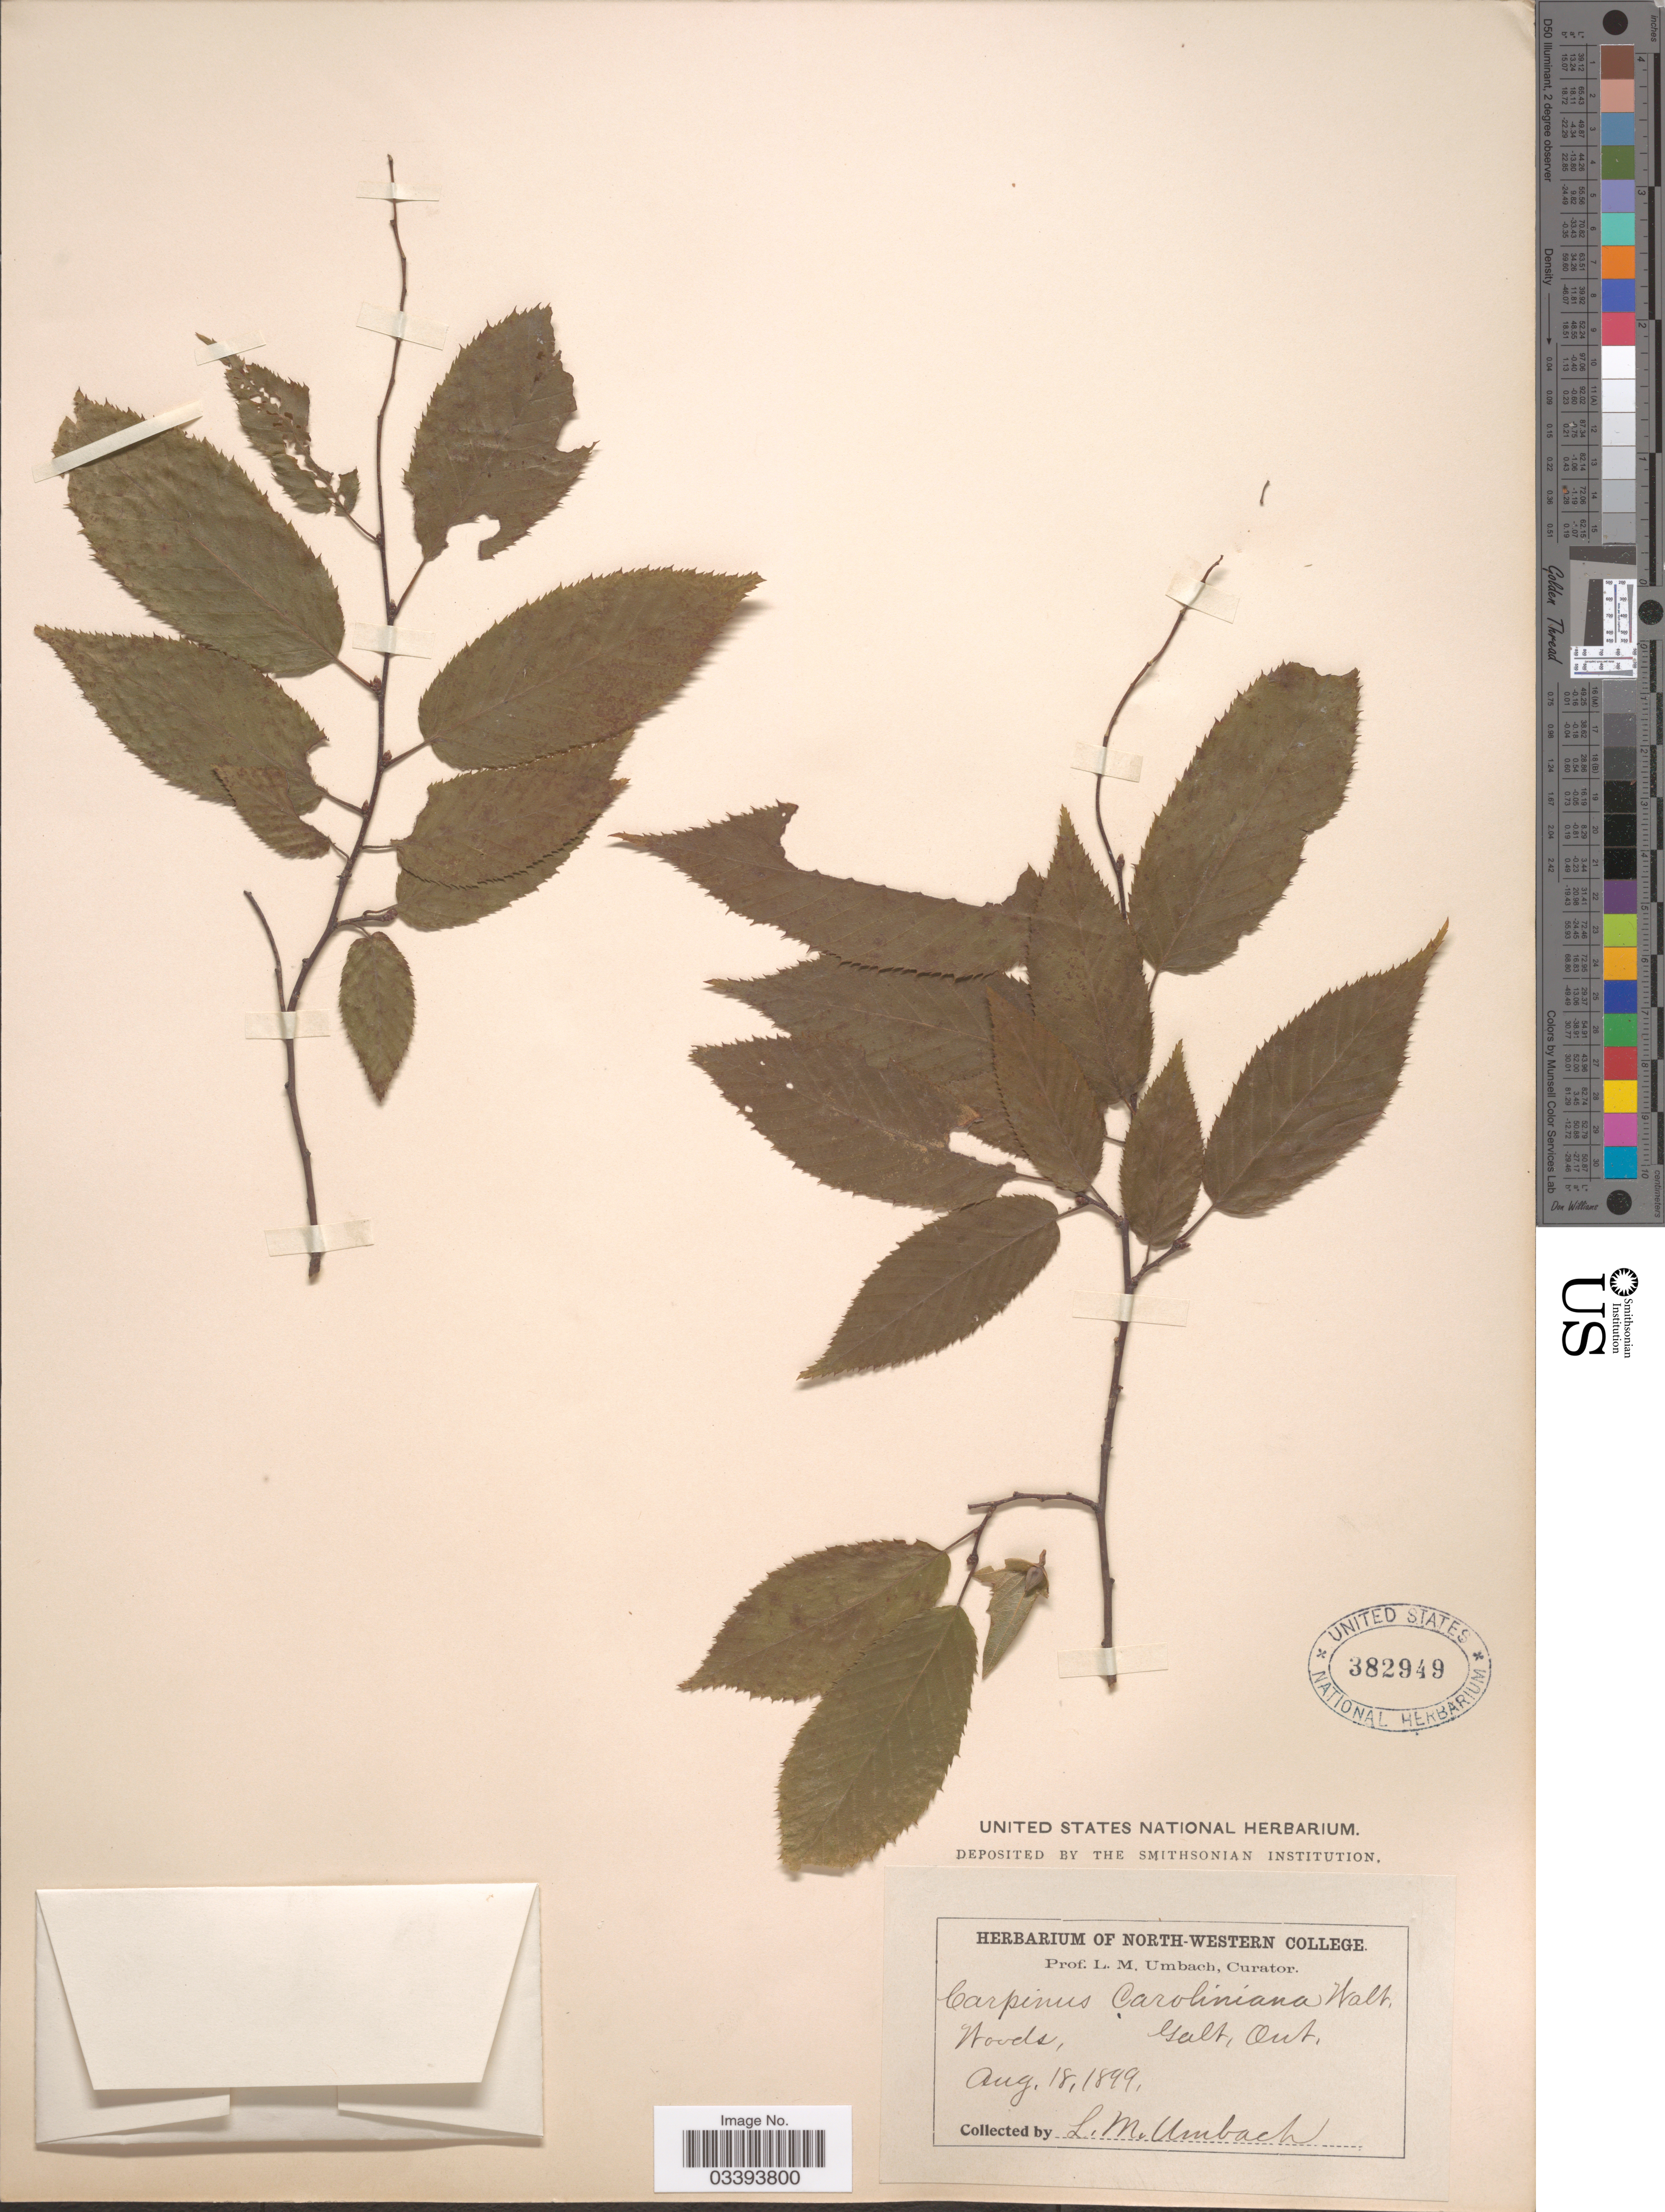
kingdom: Plantae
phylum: Tracheophyta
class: Magnoliopsida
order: Fagales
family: Betulaceae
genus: Carpinus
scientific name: Carpinus caroliniana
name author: Walter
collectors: L. M. Umbach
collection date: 1899-08-18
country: Canada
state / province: Ontario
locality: Galt.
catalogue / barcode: US 382949